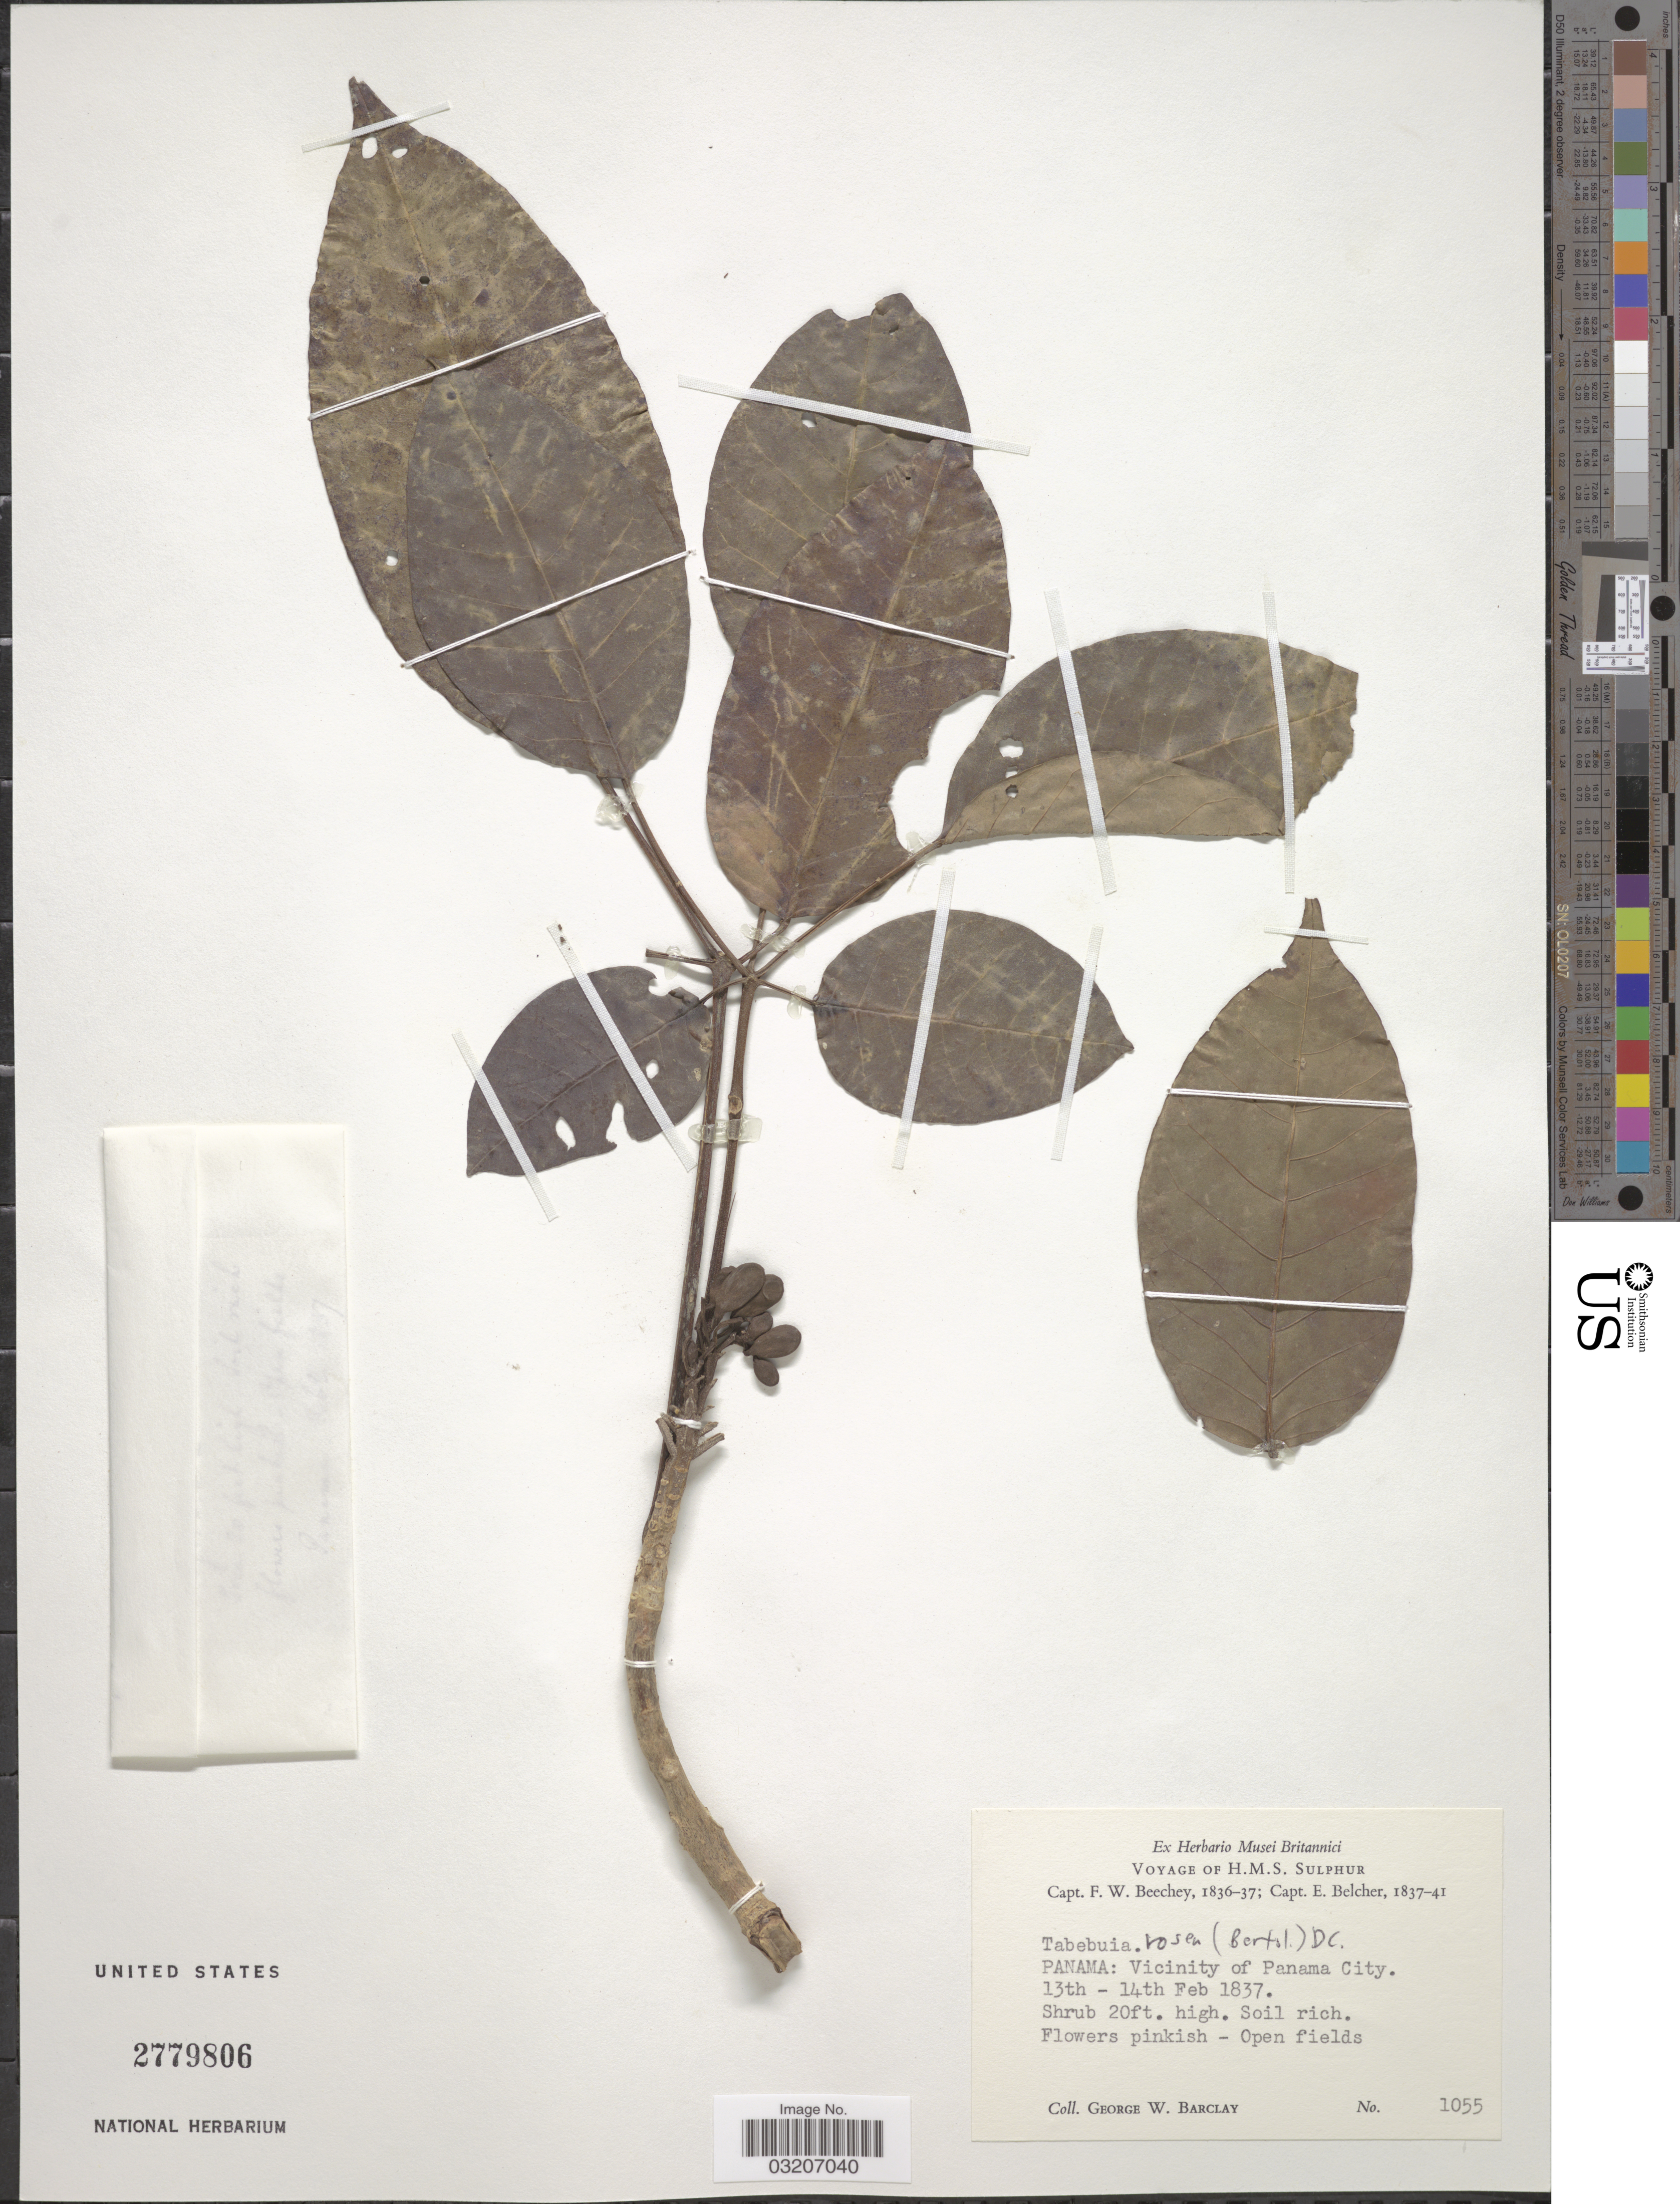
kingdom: Plantae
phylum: Tracheophyta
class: Magnoliopsida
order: Lamiales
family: Bignoniaceae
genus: Tabebuia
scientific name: Tabebuia rosea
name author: (Bertol.) DC.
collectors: G. W. Barclay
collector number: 1055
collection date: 1837-02-13/1837-02-14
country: Panama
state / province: Panamá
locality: Vicinity of Panama City.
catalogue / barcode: US 2779806